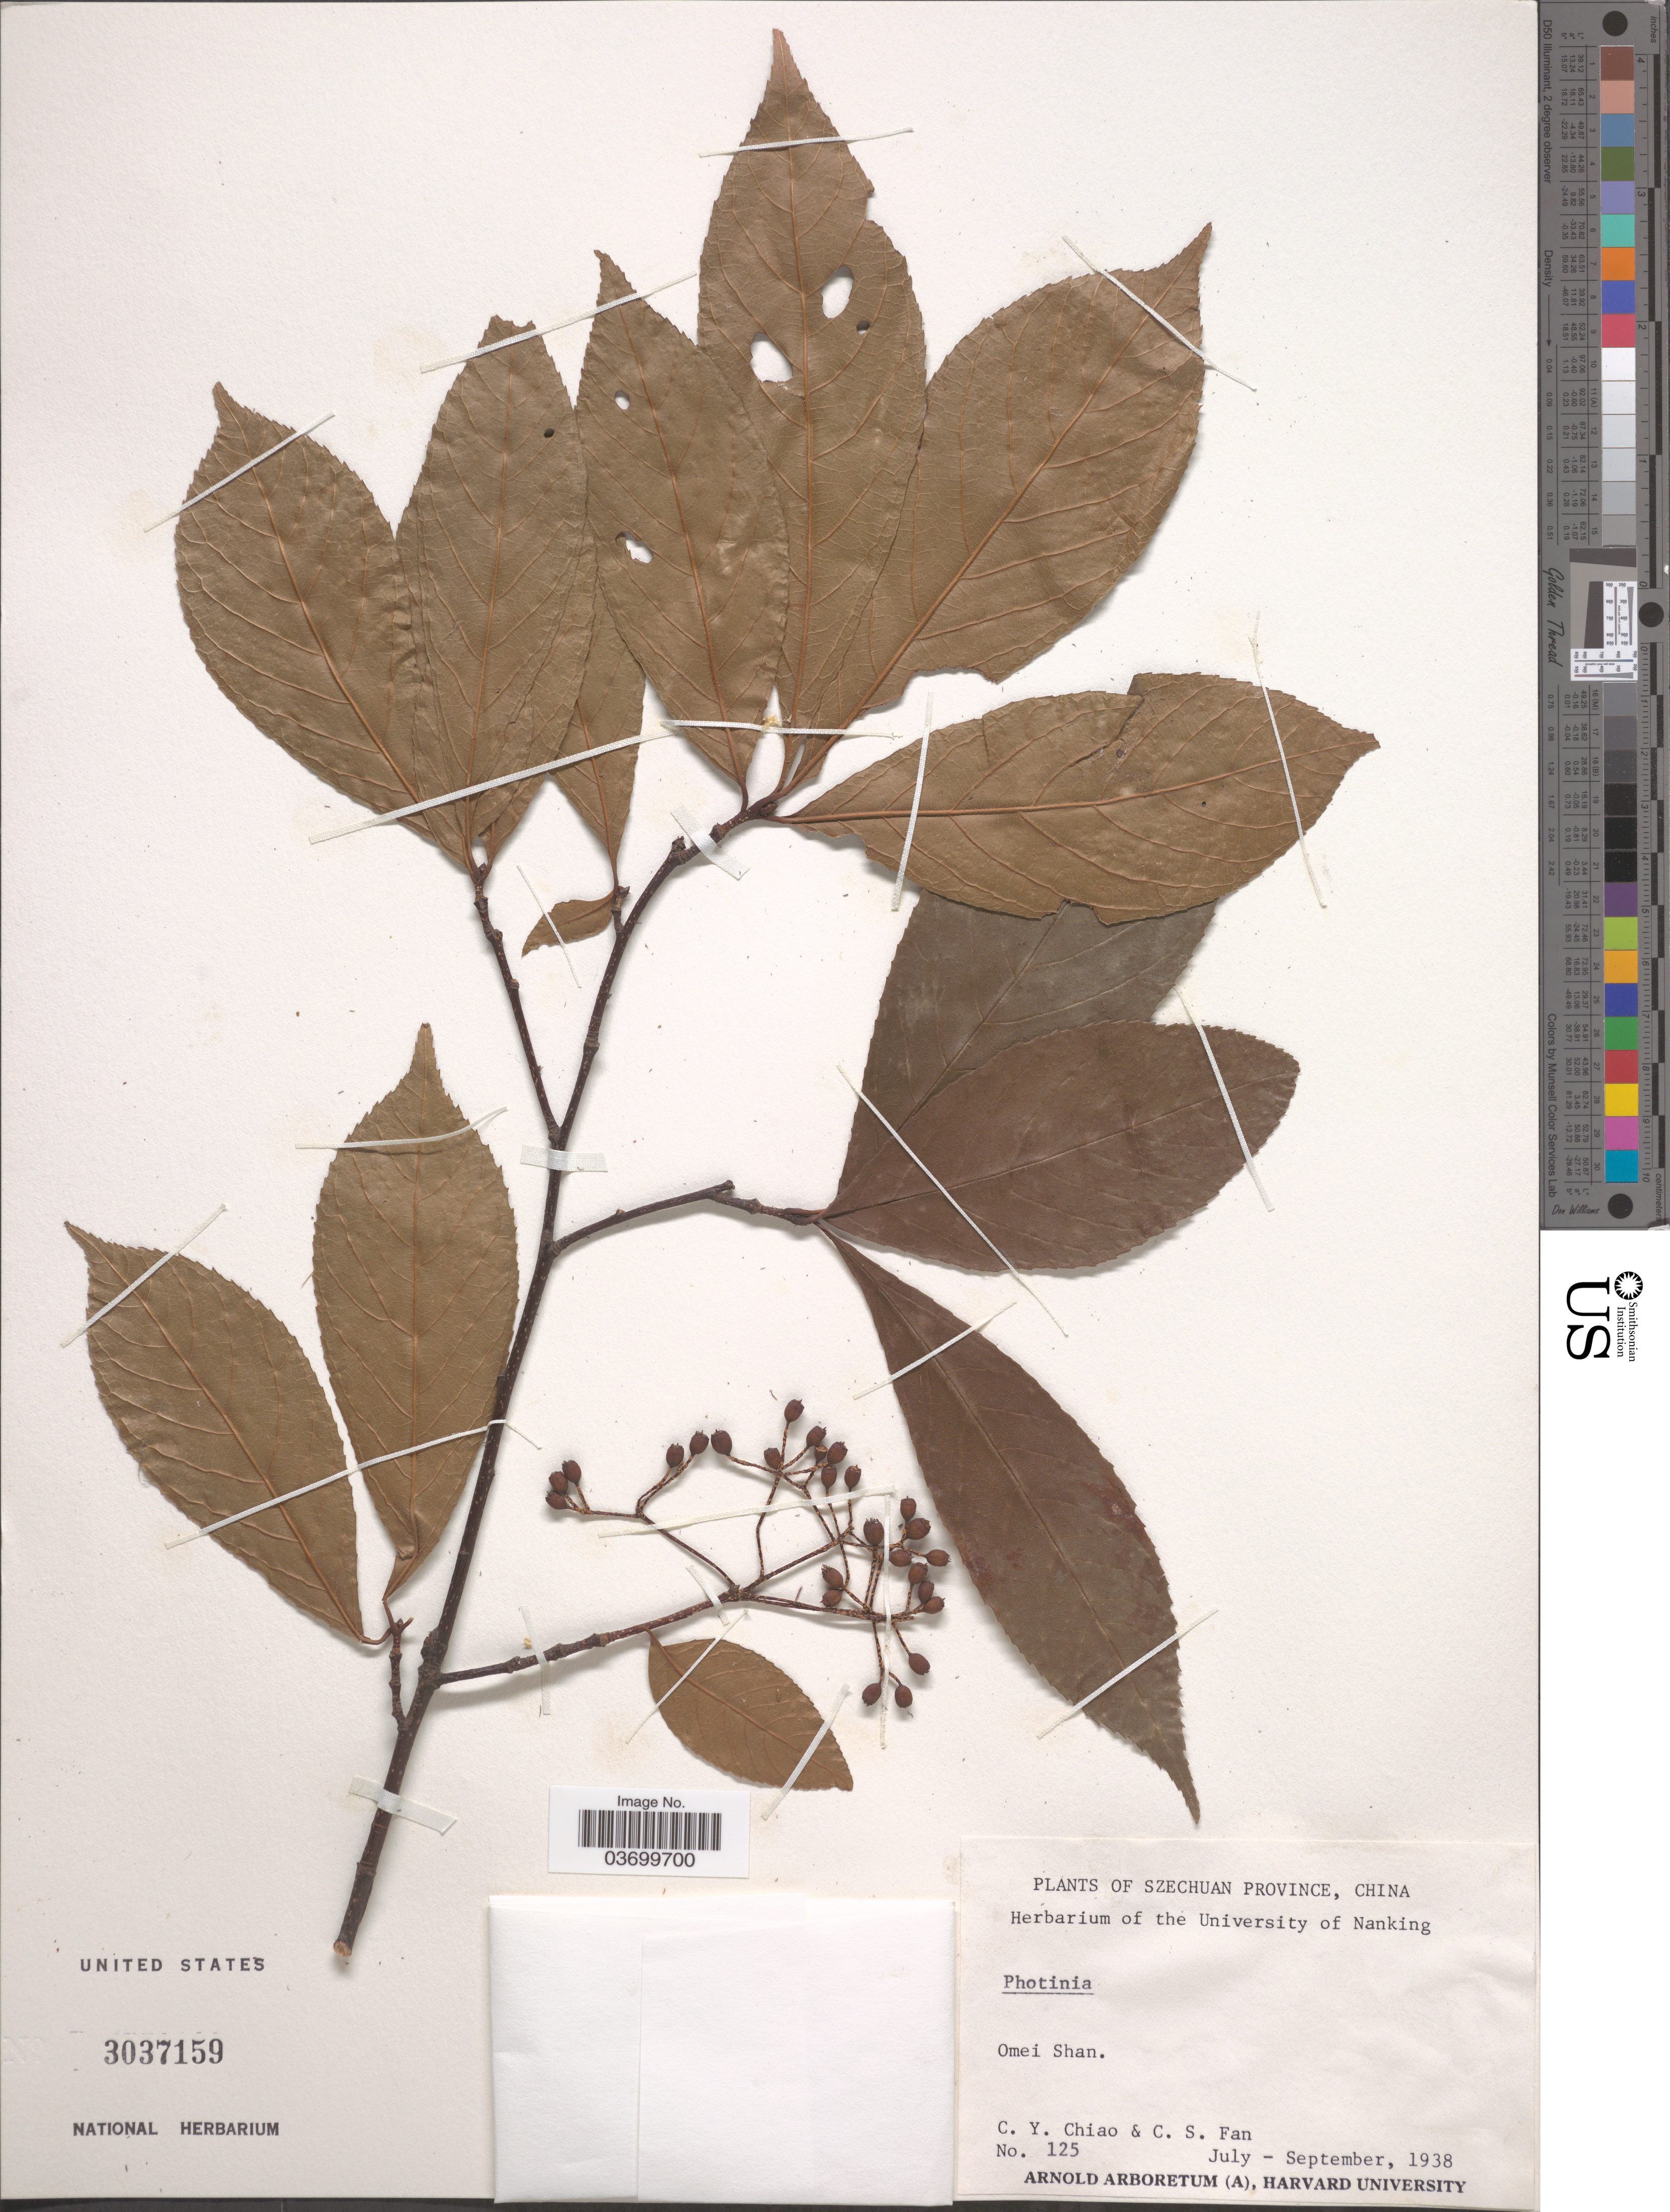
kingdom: Plantae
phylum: Tracheophyta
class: Magnoliopsida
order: Rosales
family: Rosaceae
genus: Photinia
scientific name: Photinia sp.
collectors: C. Y. Chiao & C. S. Fan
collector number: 125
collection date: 1938-07/1938-09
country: China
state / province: Sichuan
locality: Szechuan Province. Omei Shan.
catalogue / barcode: US 3037159